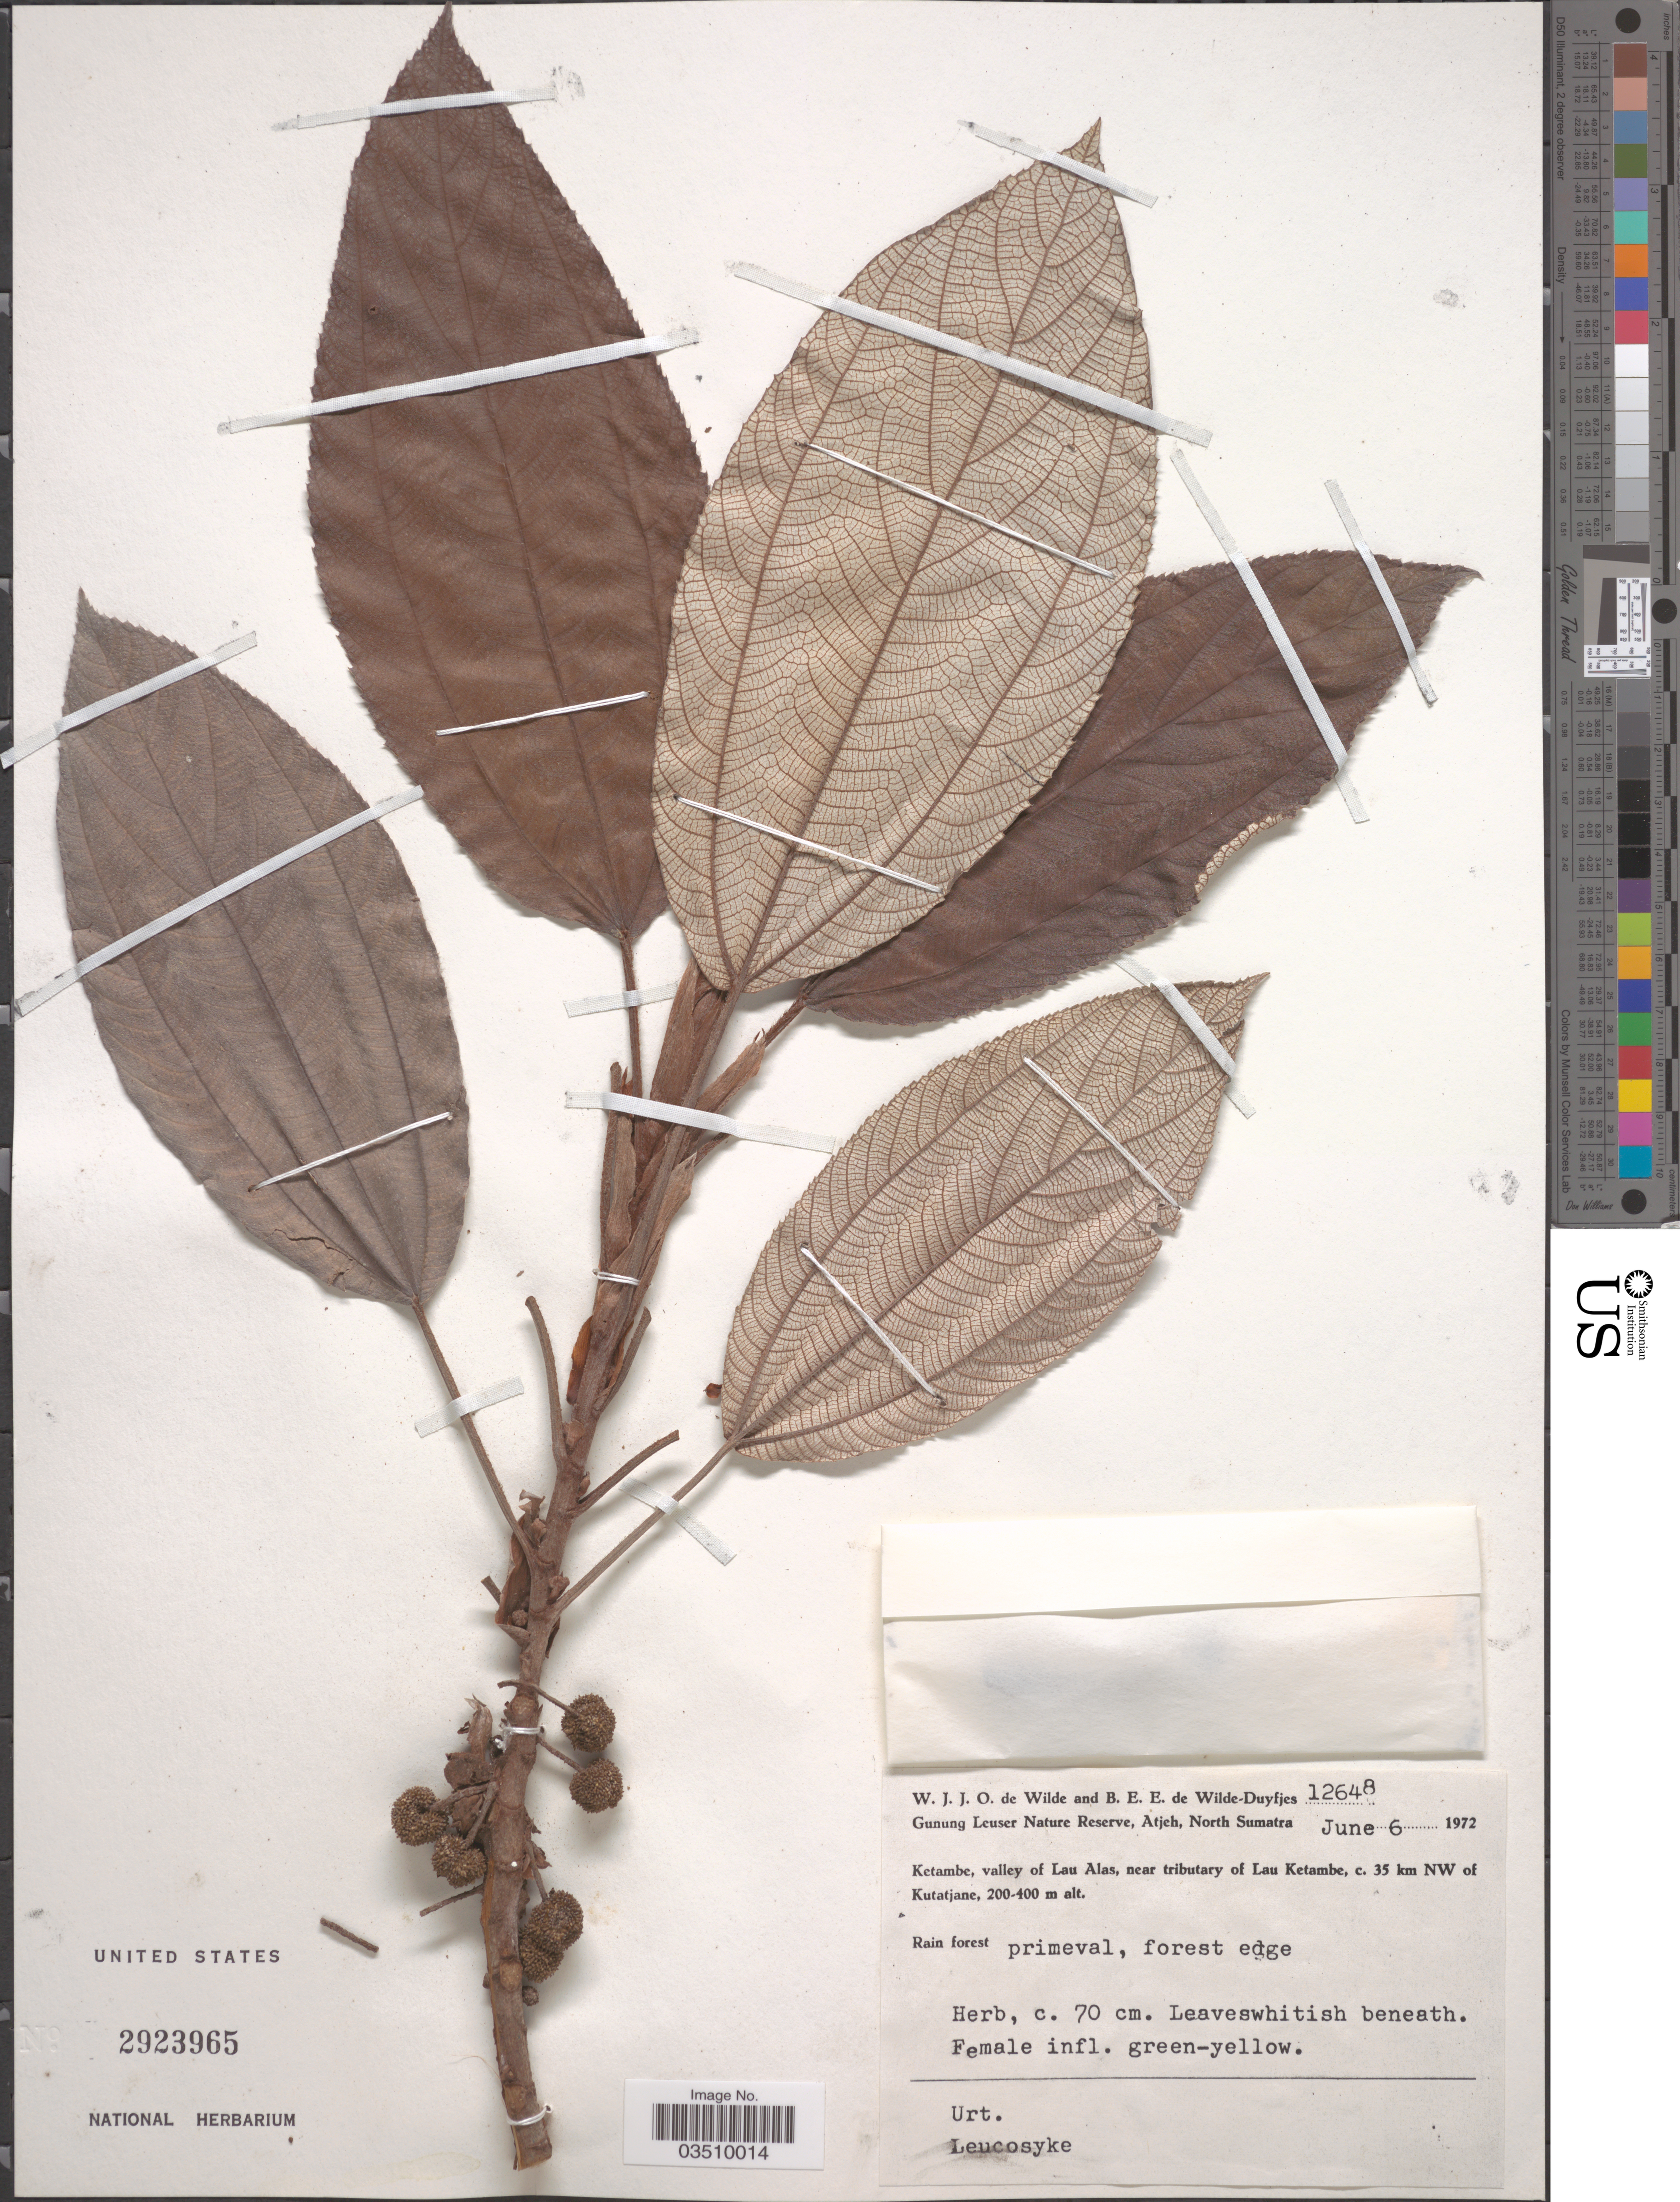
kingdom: Plantae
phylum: Tracheophyta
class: Magnoliopsida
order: Rosales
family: Urticaceae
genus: Leucosyke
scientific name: Leucosyke sp.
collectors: W. J. de Wilde & B. E. de Wilde-Duyfjes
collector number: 12648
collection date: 1972-06-06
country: Indonesia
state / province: Sumatra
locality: Gunung Leuser Nature Reserve, Atjeh, North Sumatra. Ketambe, valley of Lau Alas, near tributary of Lau Ketambe, c. 35 km NW of Kutatjane.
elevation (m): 200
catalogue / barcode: US 2923965